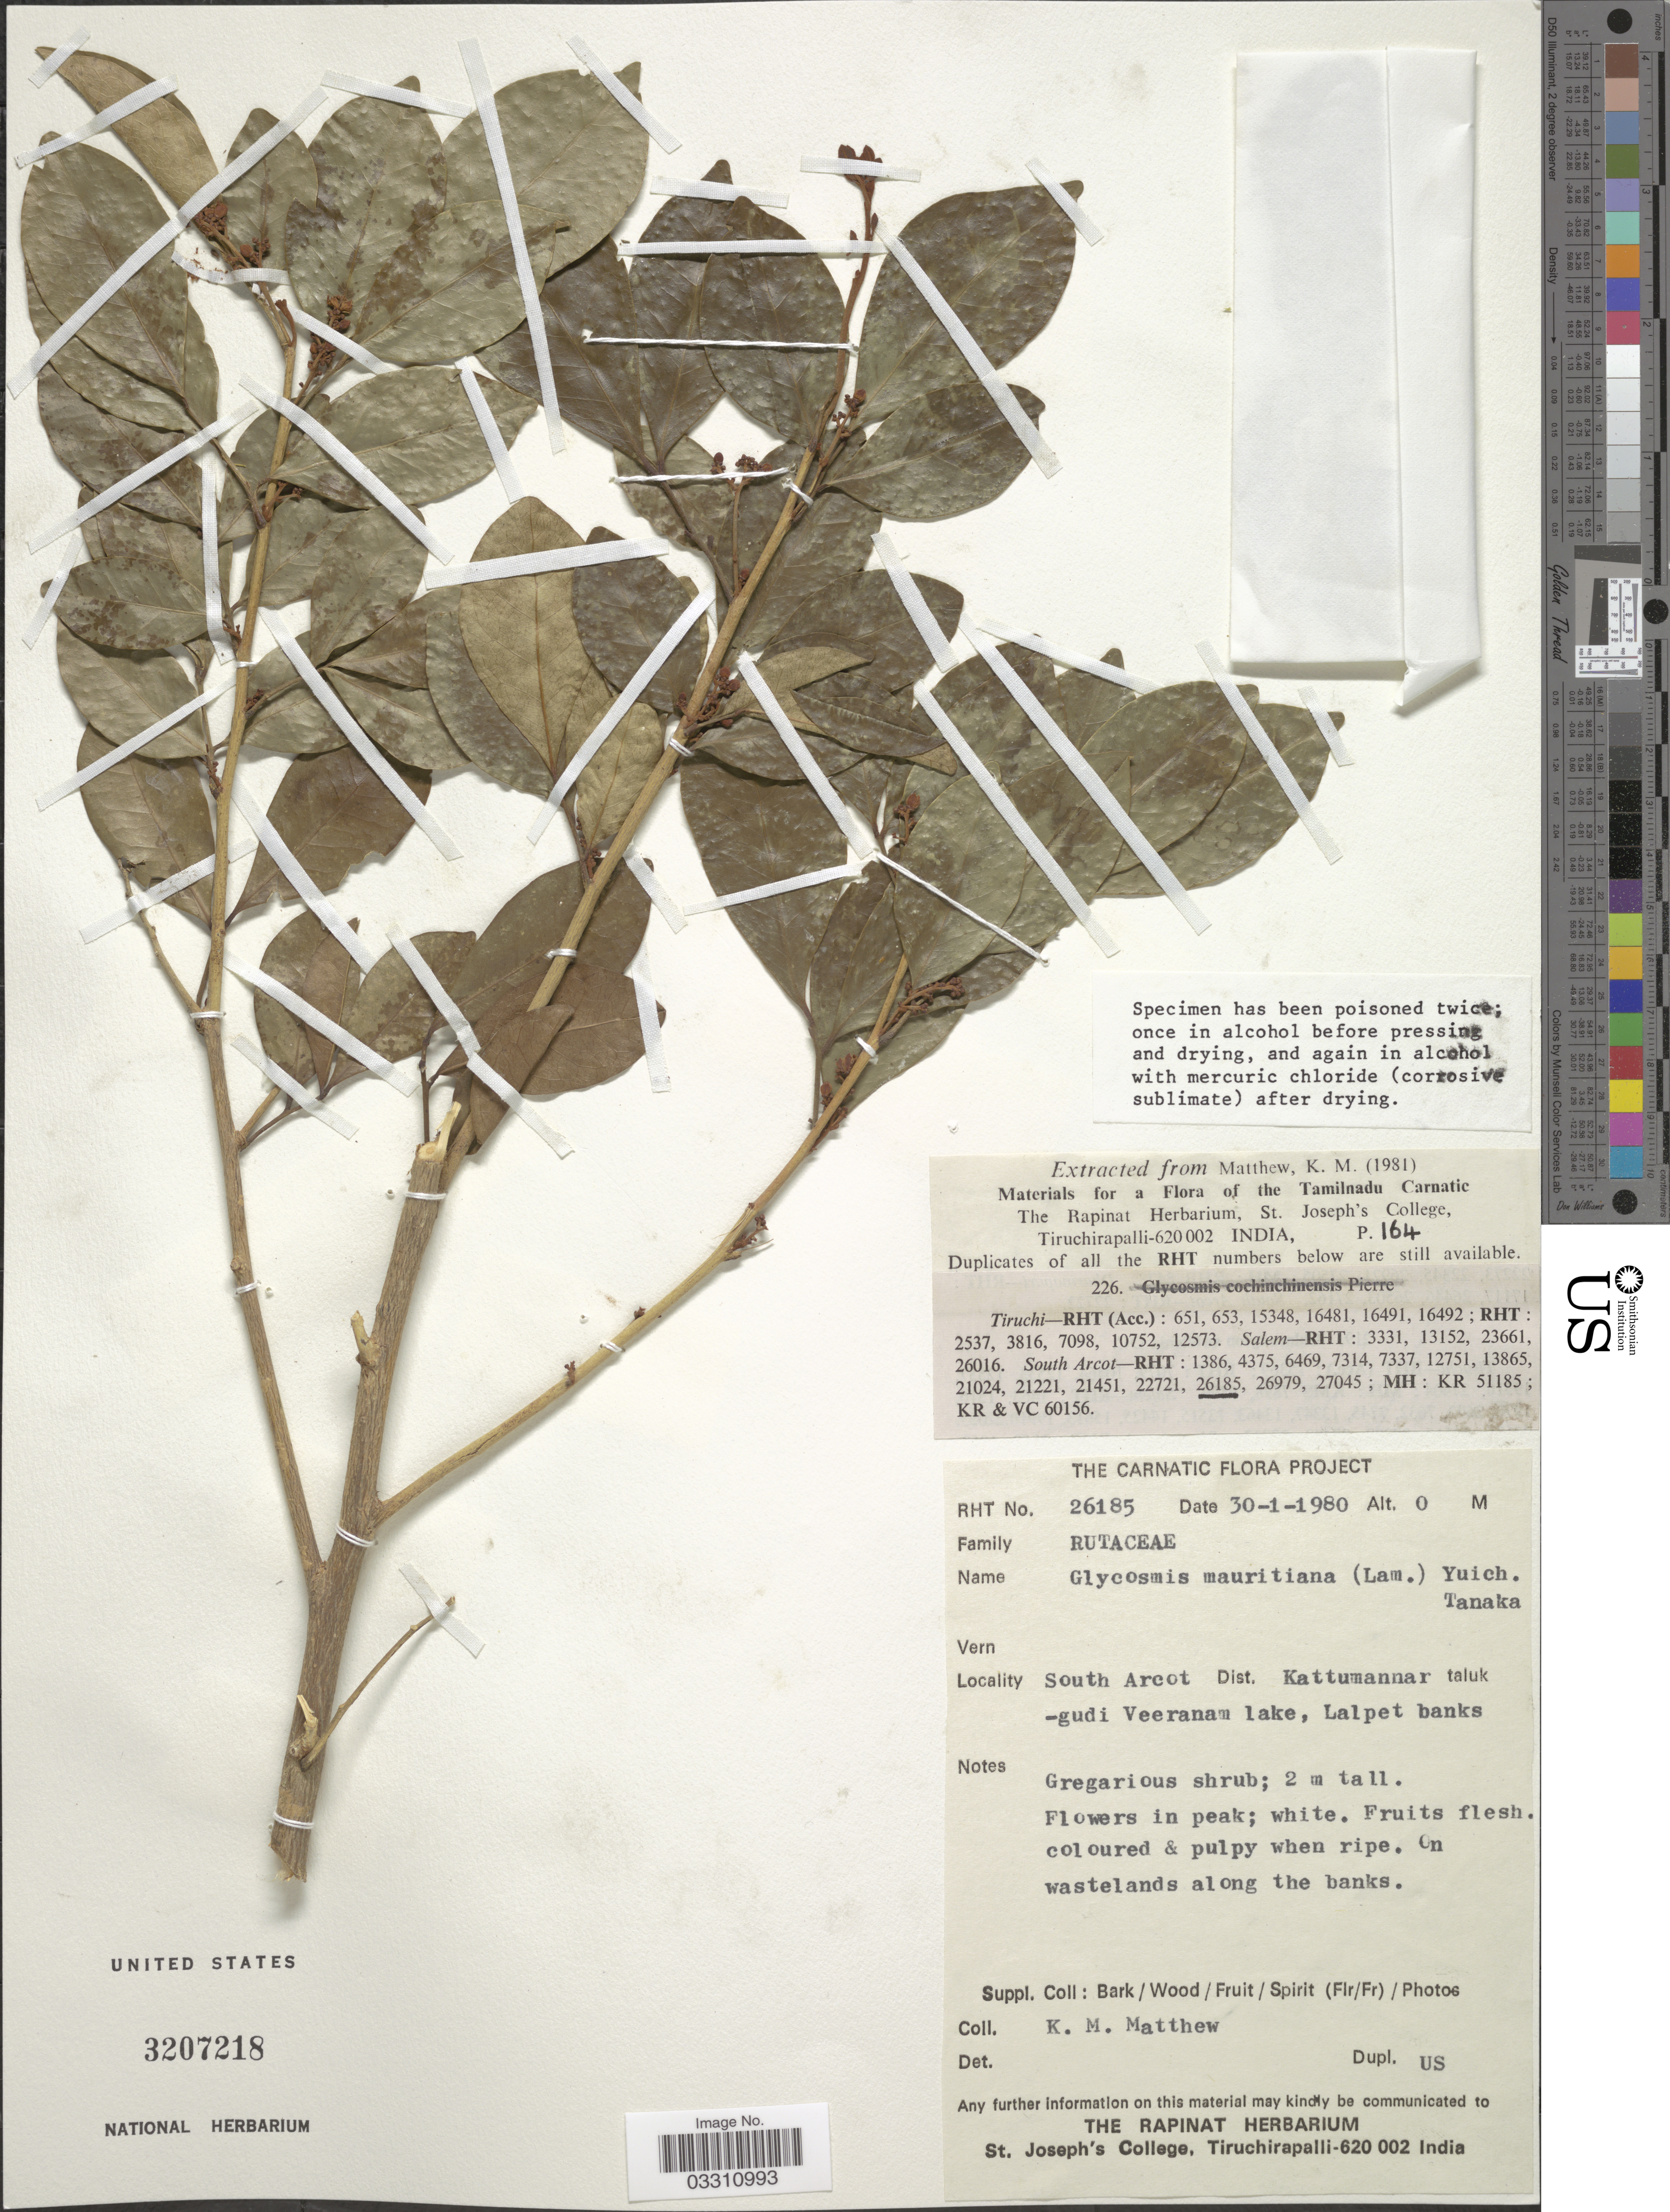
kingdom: Plantae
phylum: Tracheophyta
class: Magnoliopsida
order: Sapindales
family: Rutaceae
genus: Glycosmis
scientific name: Glycosmis mauritiana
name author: (Lamkey) Tanaka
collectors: K. M. Matthew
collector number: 26185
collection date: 1980-01-30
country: India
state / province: Tamil Nadu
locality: Tamilnadu Carnatic, South Arcot Dist. Kattumannar taluk - gudi Veeranam lake, Lalpet banks.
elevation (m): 0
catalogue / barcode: US 3207218